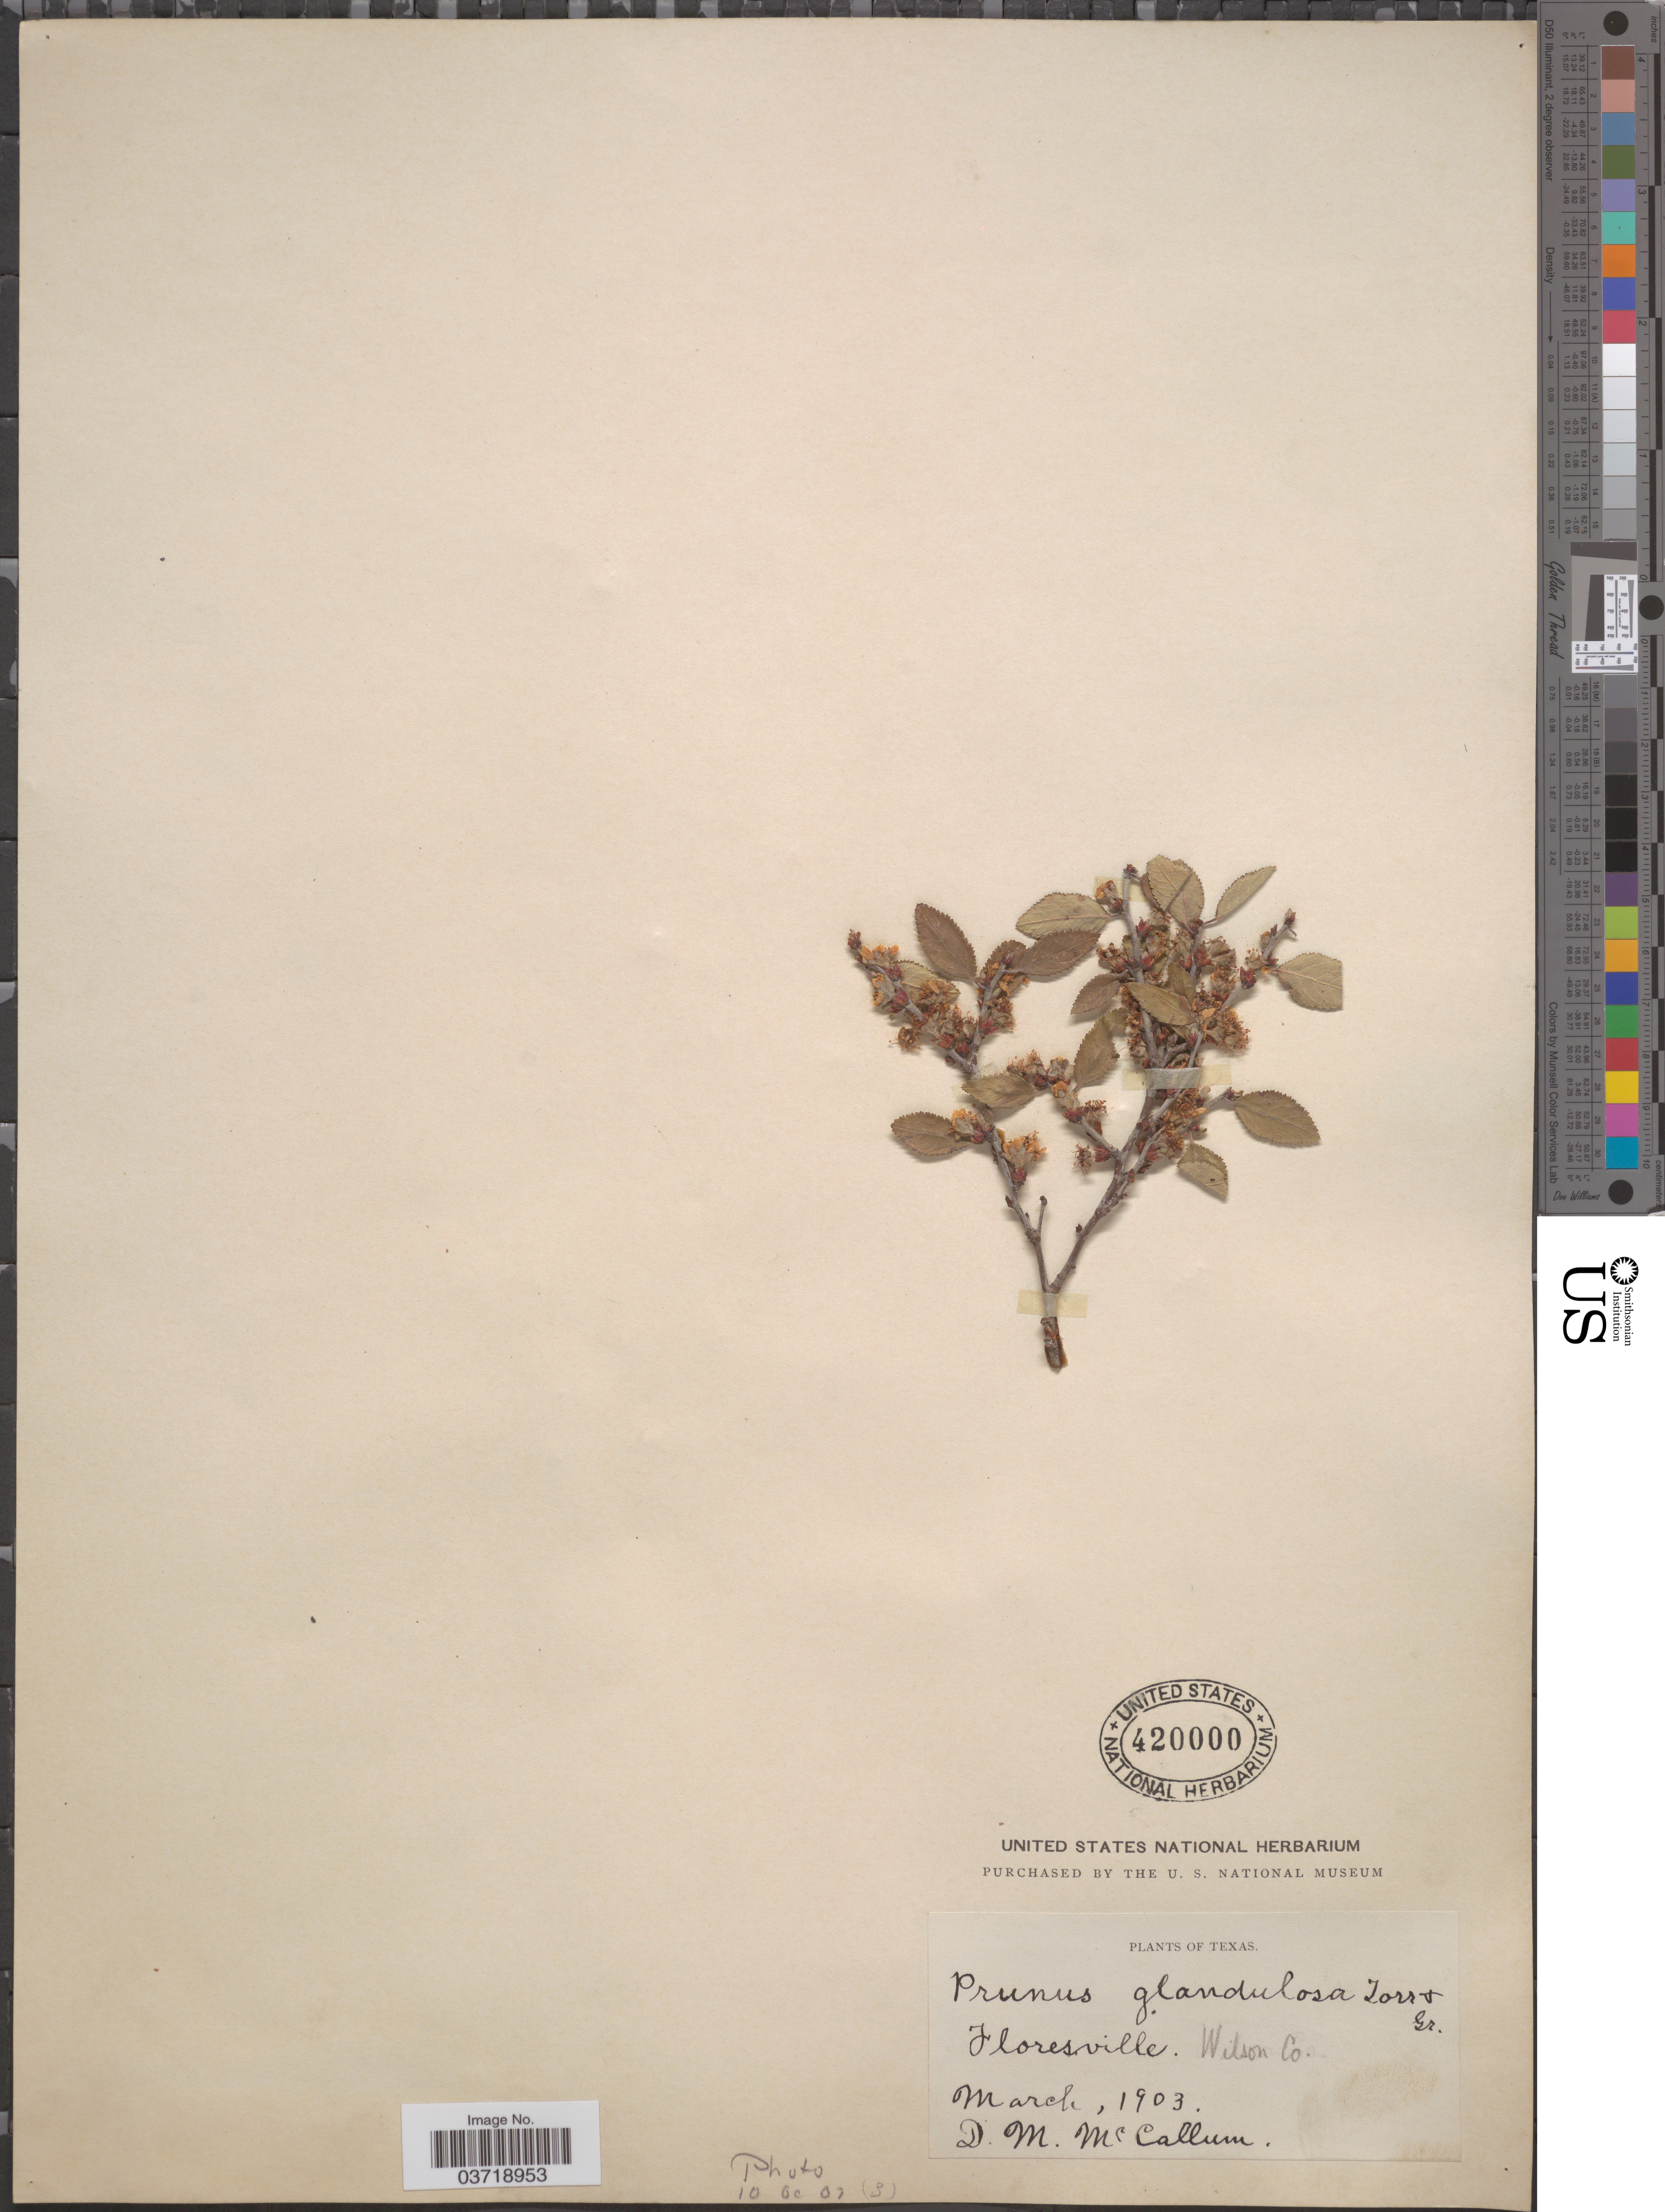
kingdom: Plantae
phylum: Tracheophyta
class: Magnoliopsida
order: Rosales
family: Rosaceae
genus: Prunus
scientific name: Prunus texana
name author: D. Dietr.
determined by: Strong, M. T., (US), Smithsonian Institution - National Museum of Natural History (UNITED STATES)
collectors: D. McCallum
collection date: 1903-03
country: United States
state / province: Texas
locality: Floresville. Wilson Co.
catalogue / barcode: US 420000